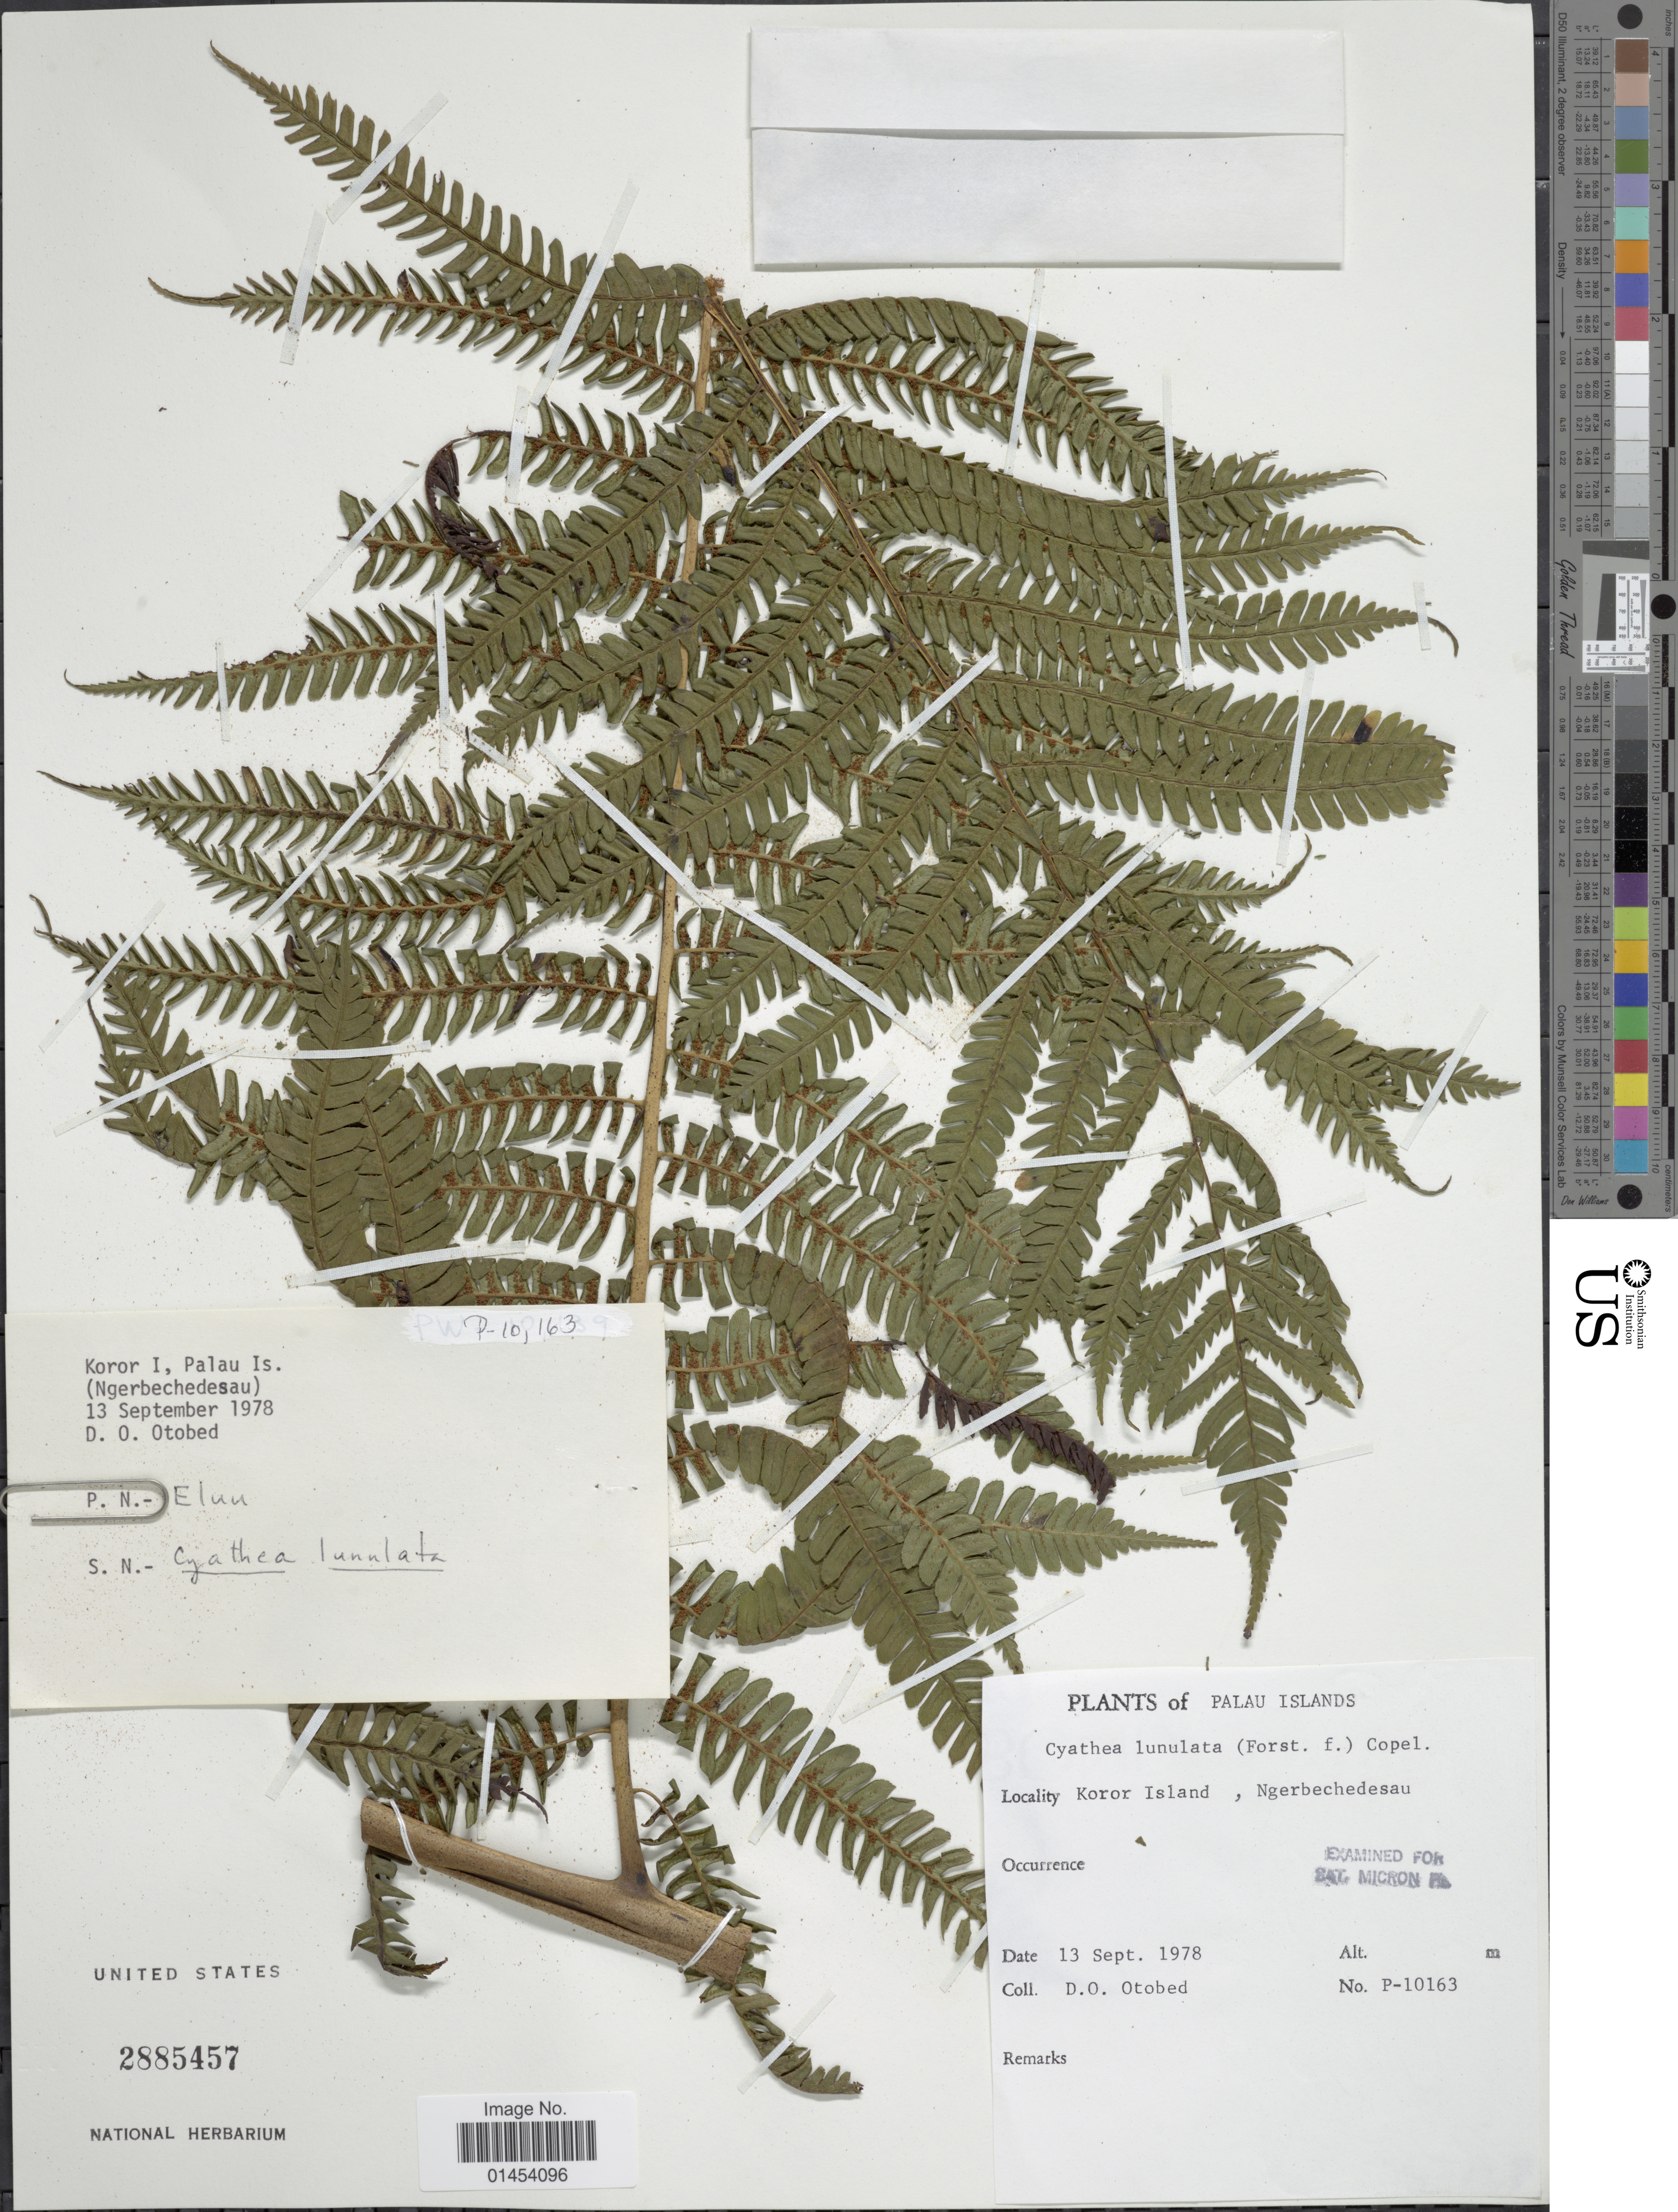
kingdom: Plantae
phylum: Tracheophyta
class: Polypodiopsida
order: Cyatheales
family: Cyatheaceae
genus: Cyathea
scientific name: Cyathea lunulata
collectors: D. O. Otobed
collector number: P-10163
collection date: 1978-09-13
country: Palau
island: Oreor [Koror]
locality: Palau Islands. Koror Island, Ngerbechedesau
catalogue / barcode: US 2885457